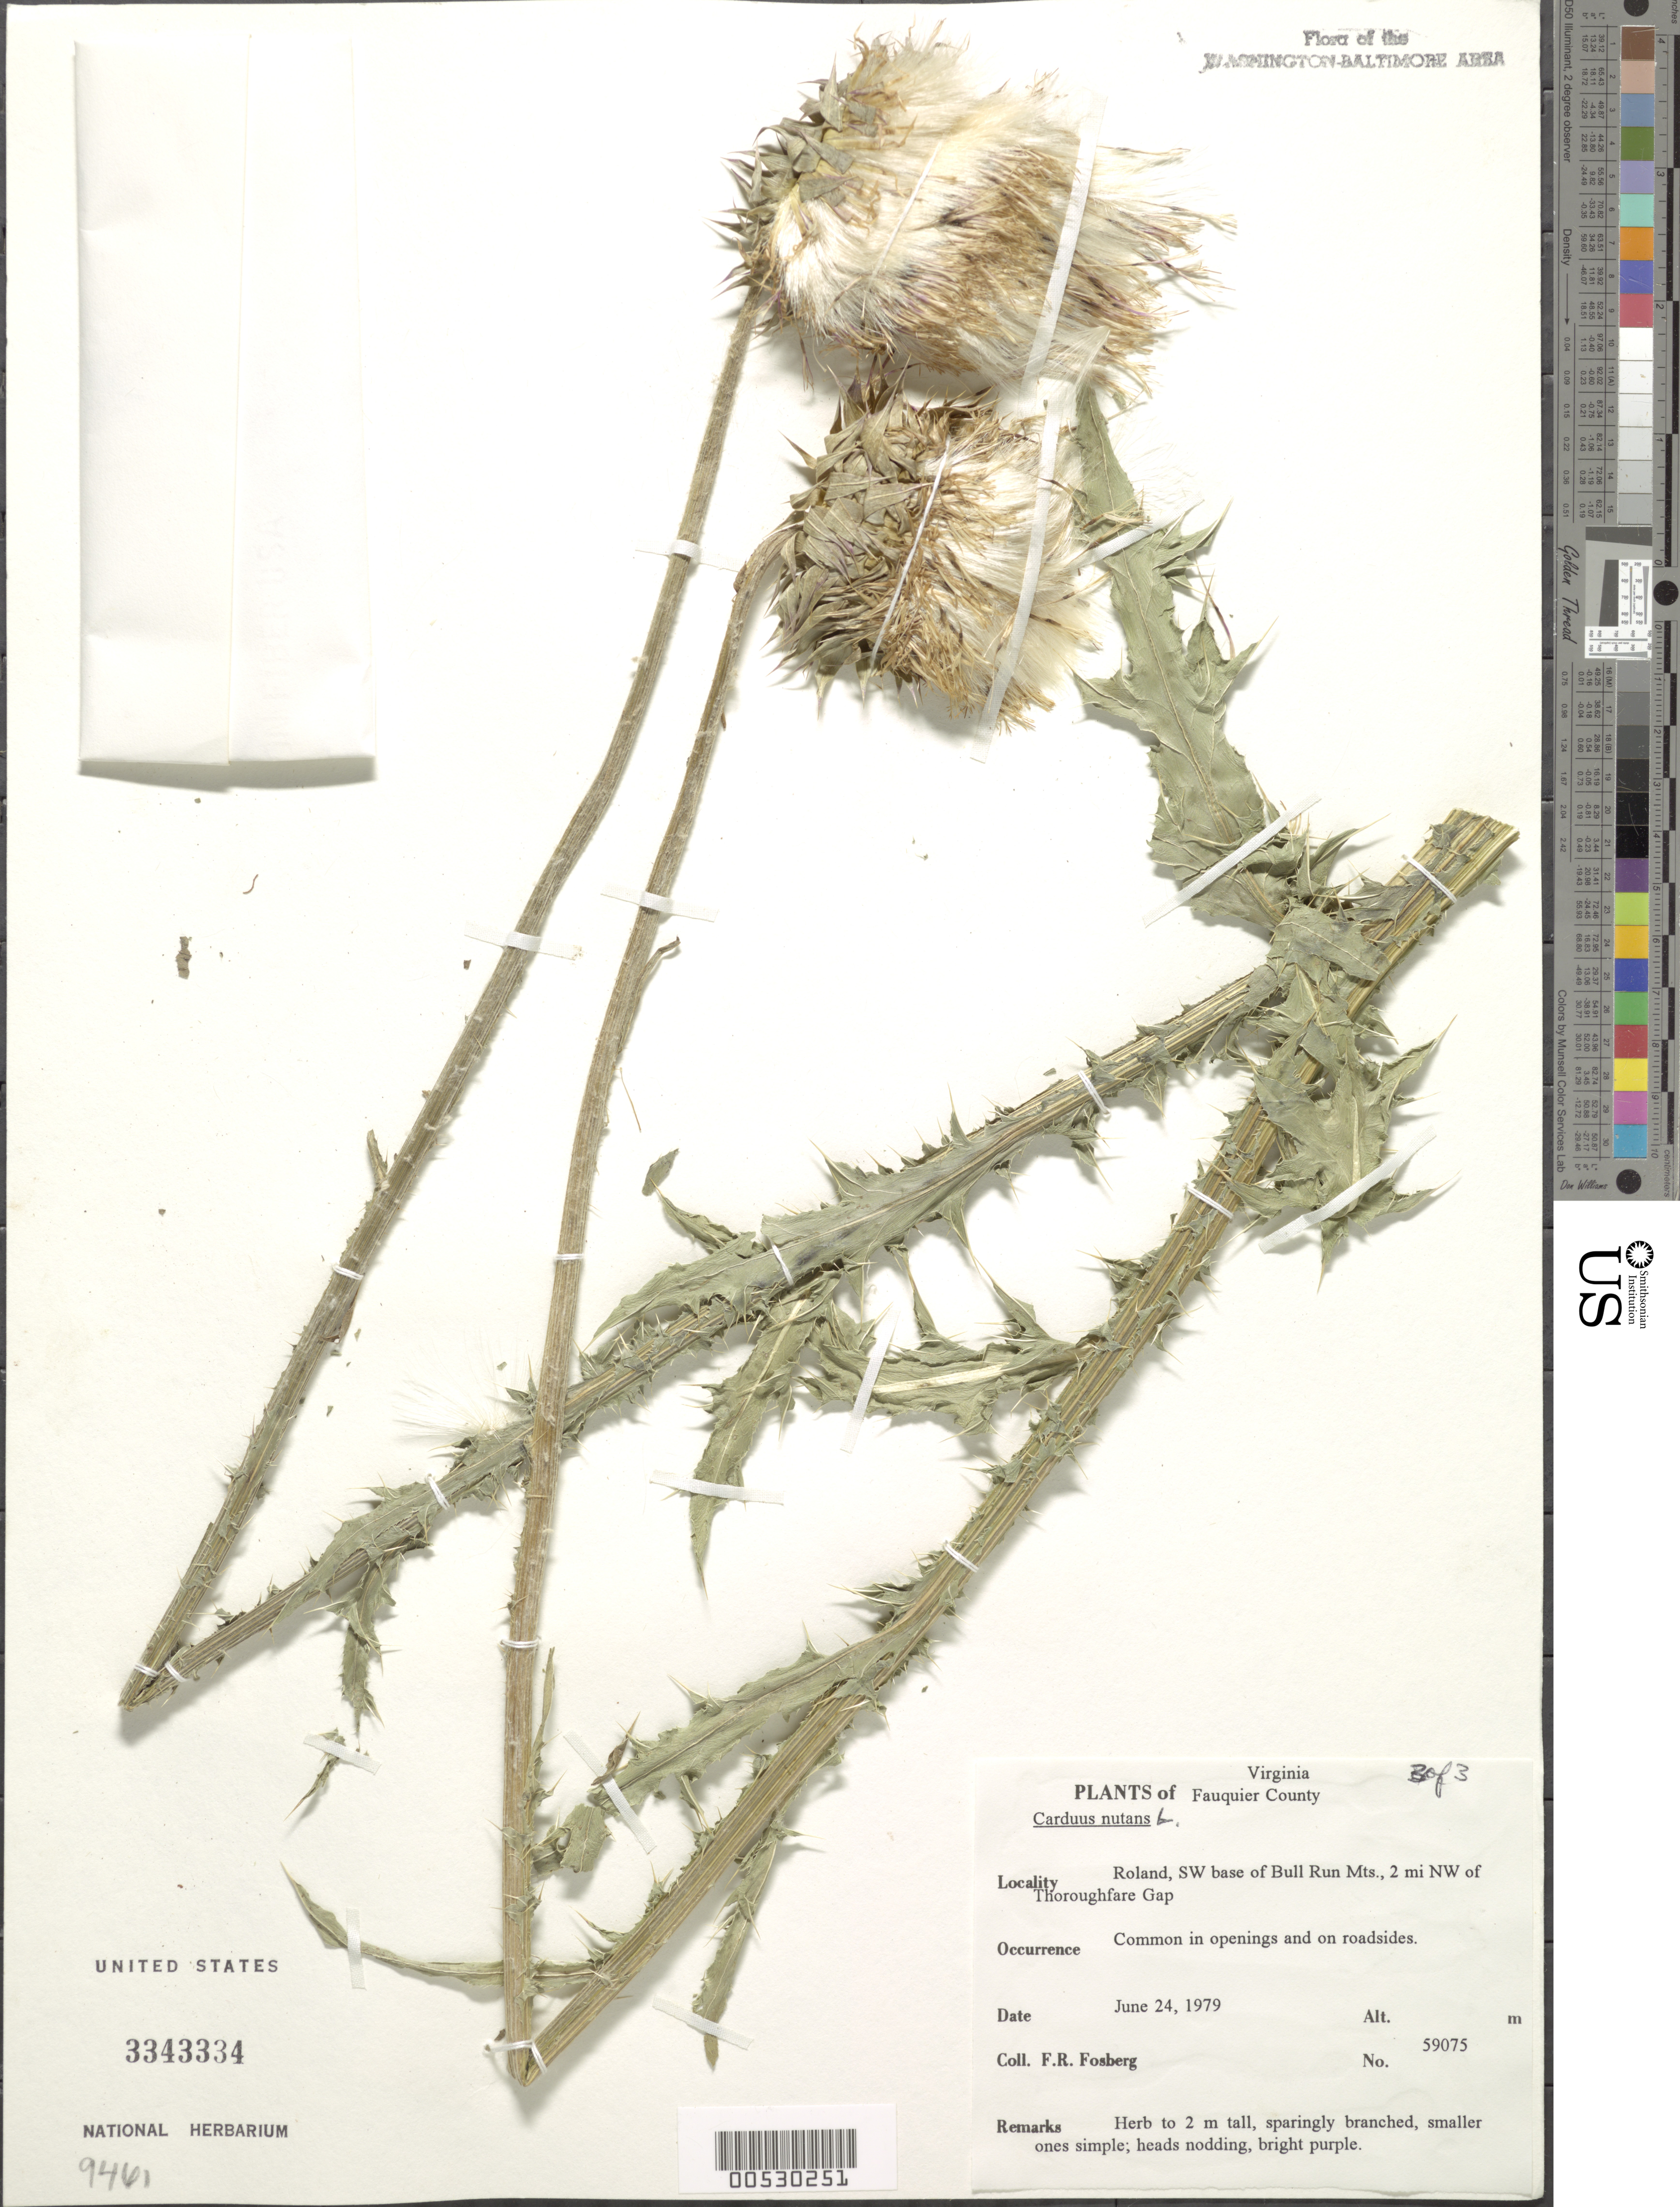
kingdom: Plantae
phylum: Tracheophyta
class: Magnoliopsida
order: Asterales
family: Asteraceae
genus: Carduus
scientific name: Carduus nutans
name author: L.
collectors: F. R. Fosberg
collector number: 59075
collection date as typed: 24 Jun 1979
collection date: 1979-06-24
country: United States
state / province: Virginia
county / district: Fauquier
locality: Roland, SW base of Bull Run Mts., NW of Thoroughfare Gap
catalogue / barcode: US 3343334